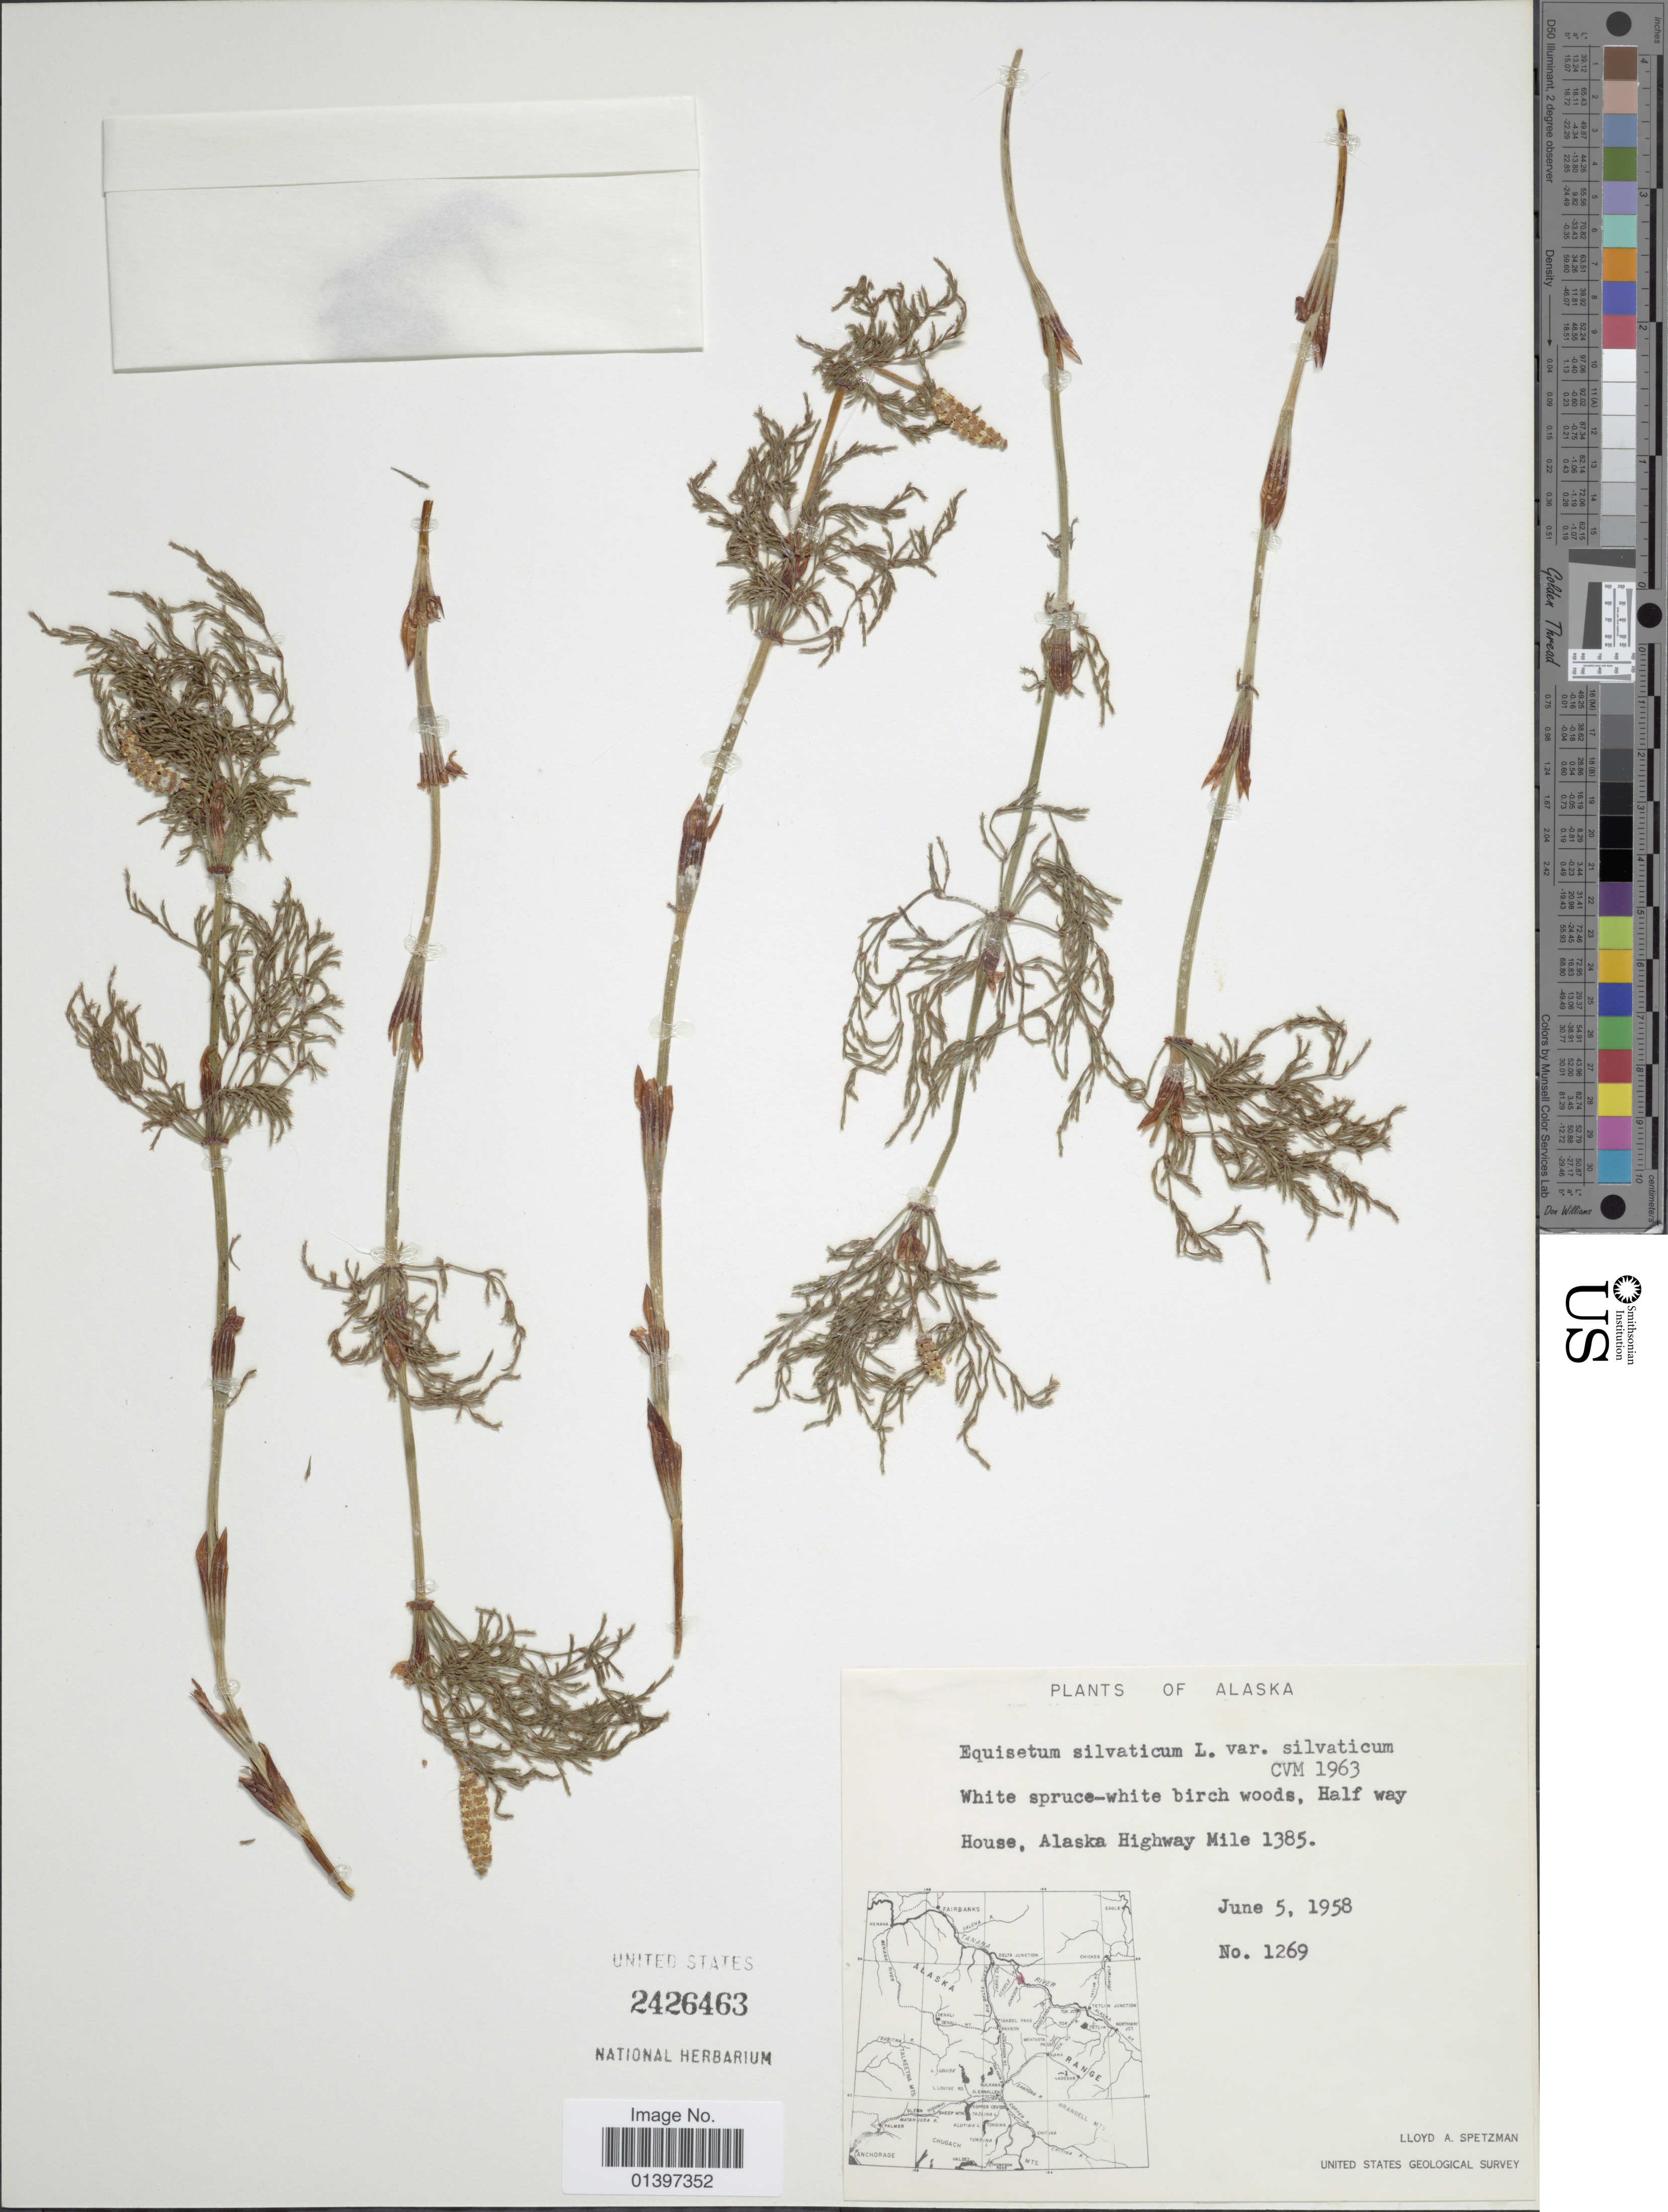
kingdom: Plantae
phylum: Tracheophyta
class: Polypodiopsida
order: Equisetales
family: Equisetaceae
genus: Equisetum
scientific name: Equisetum sylvaticum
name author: L.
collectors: L. Spetzman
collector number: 1269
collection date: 1958-06-05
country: United States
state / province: Alaska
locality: White spruce-white birch woods, Half way House, ALaska Highway Mile 1385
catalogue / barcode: US 2426463